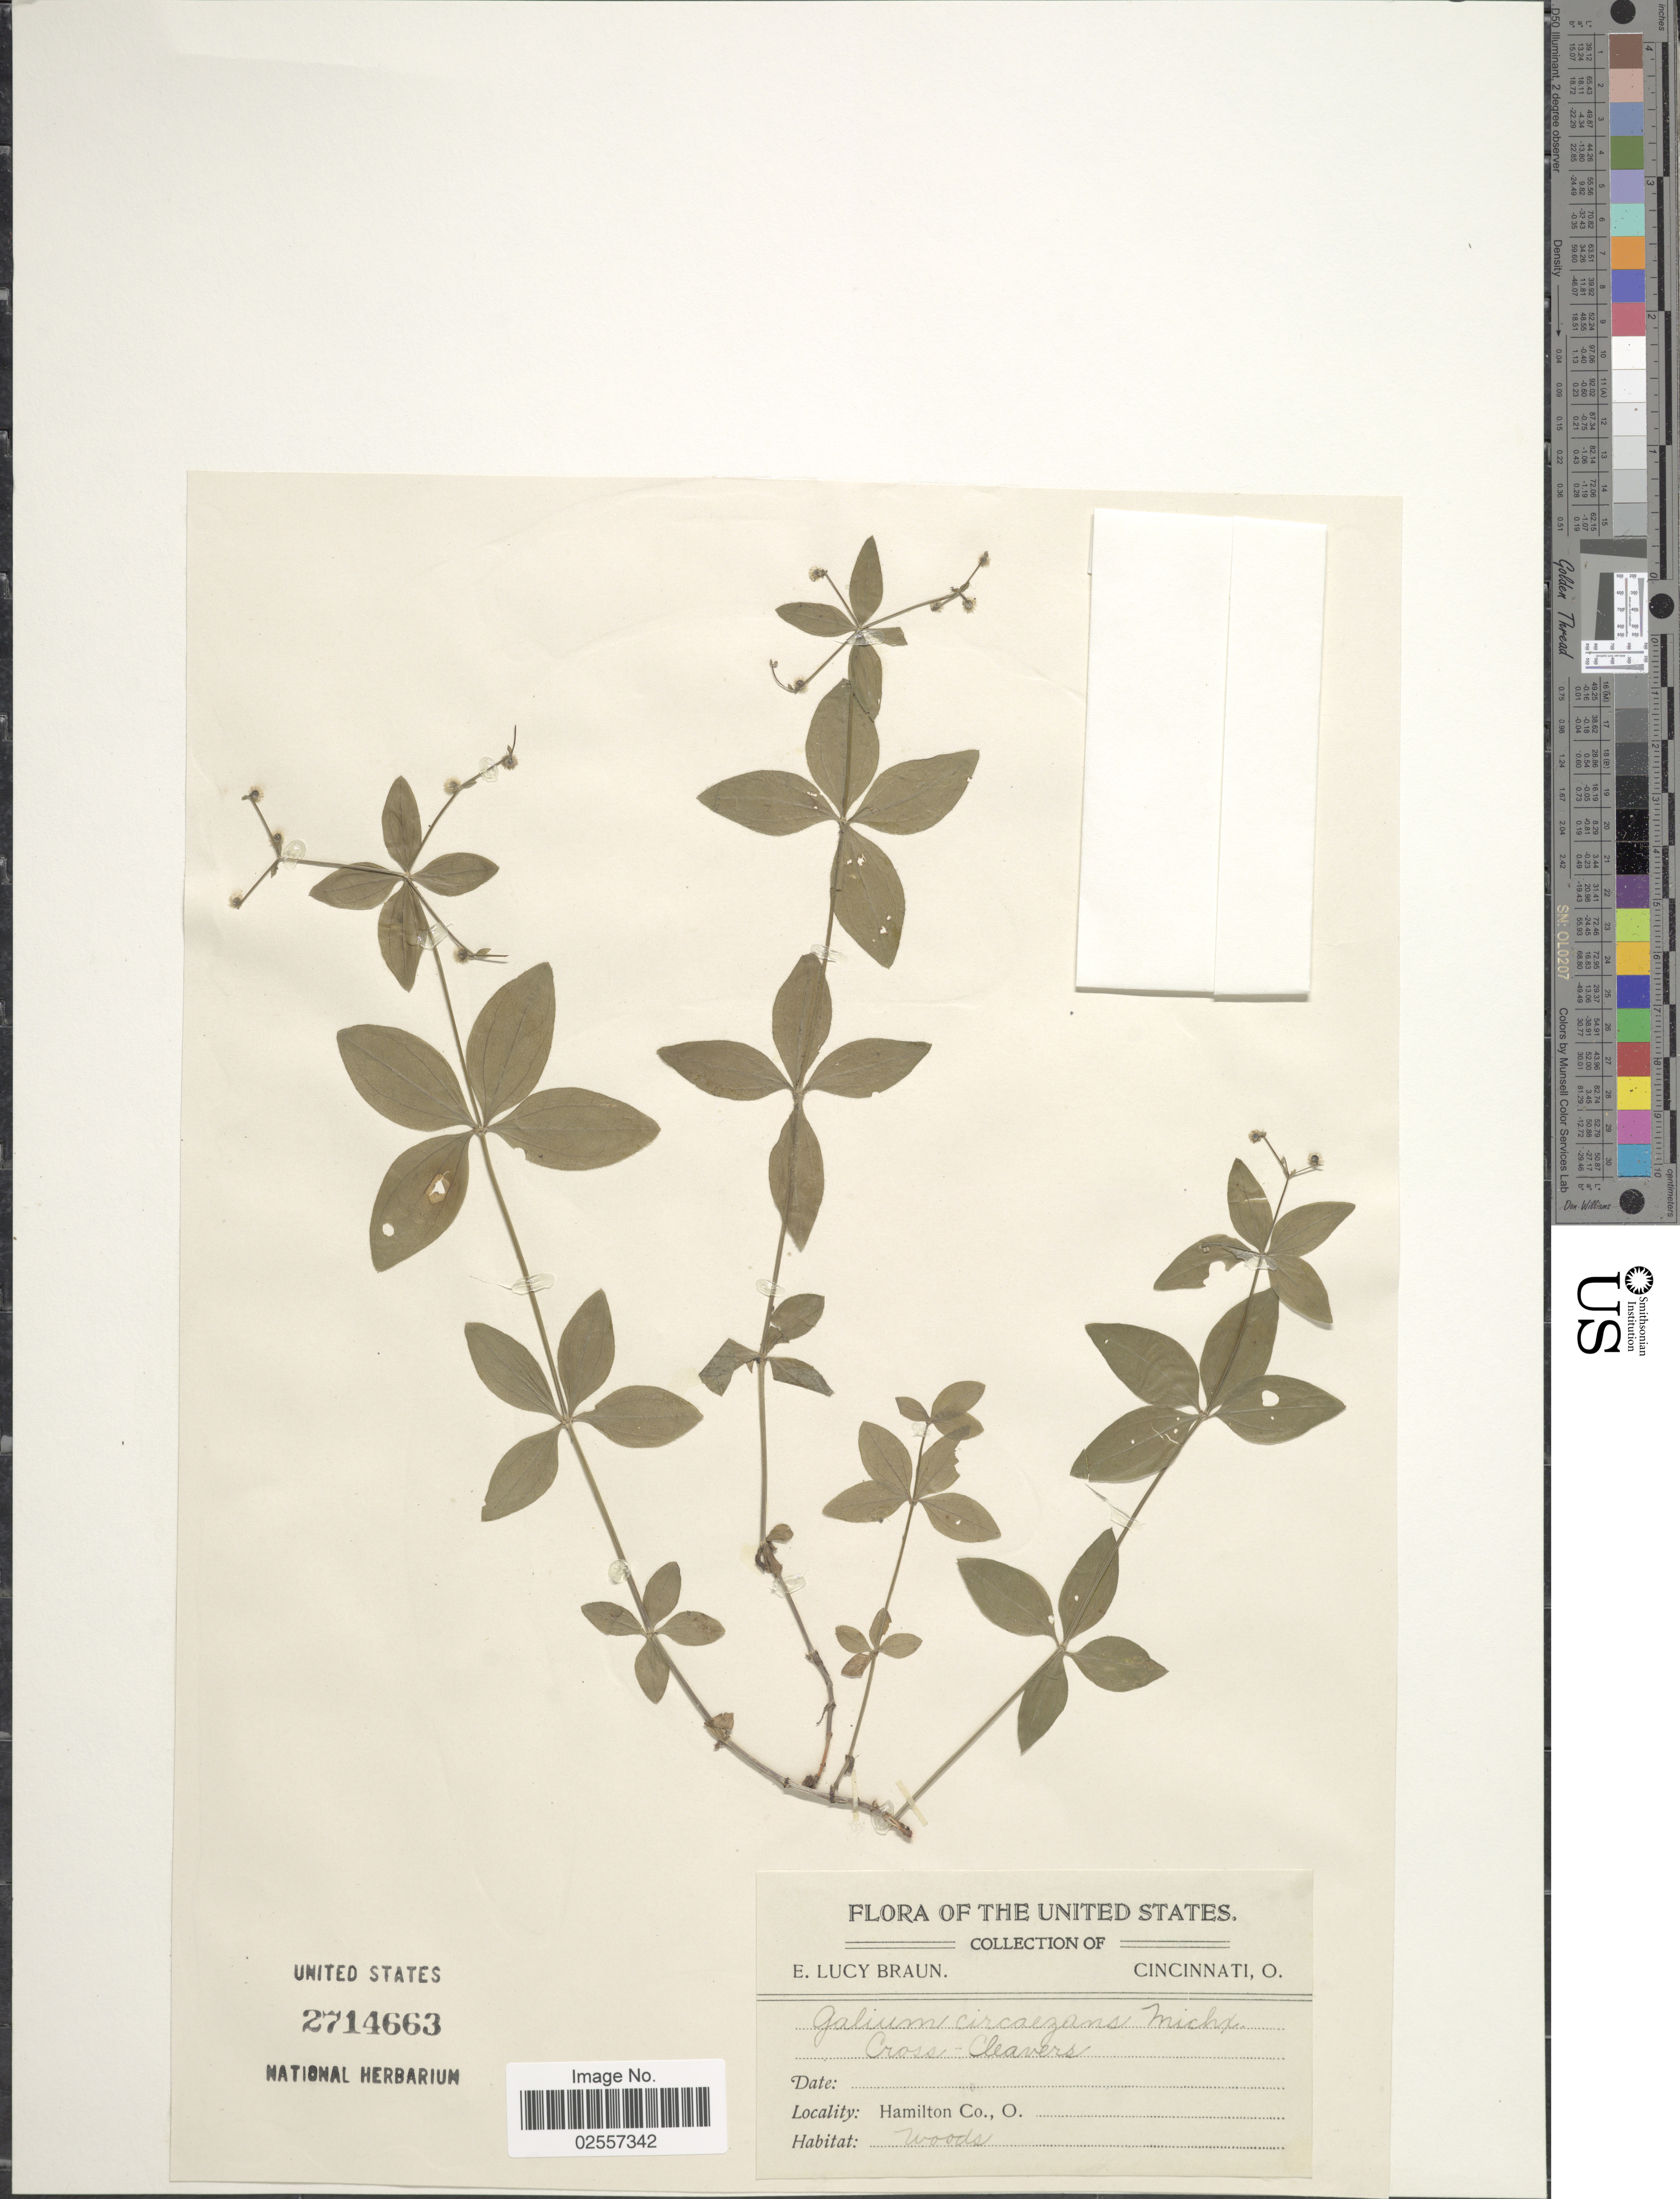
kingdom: Plantae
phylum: Tracheophyta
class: Magnoliopsida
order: Gentianales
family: Rubiaceae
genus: Galium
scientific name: Galium circaezans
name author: Michx.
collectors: E. L. Braun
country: United States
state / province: Ohio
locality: Hamilton Co.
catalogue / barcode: US 2714663